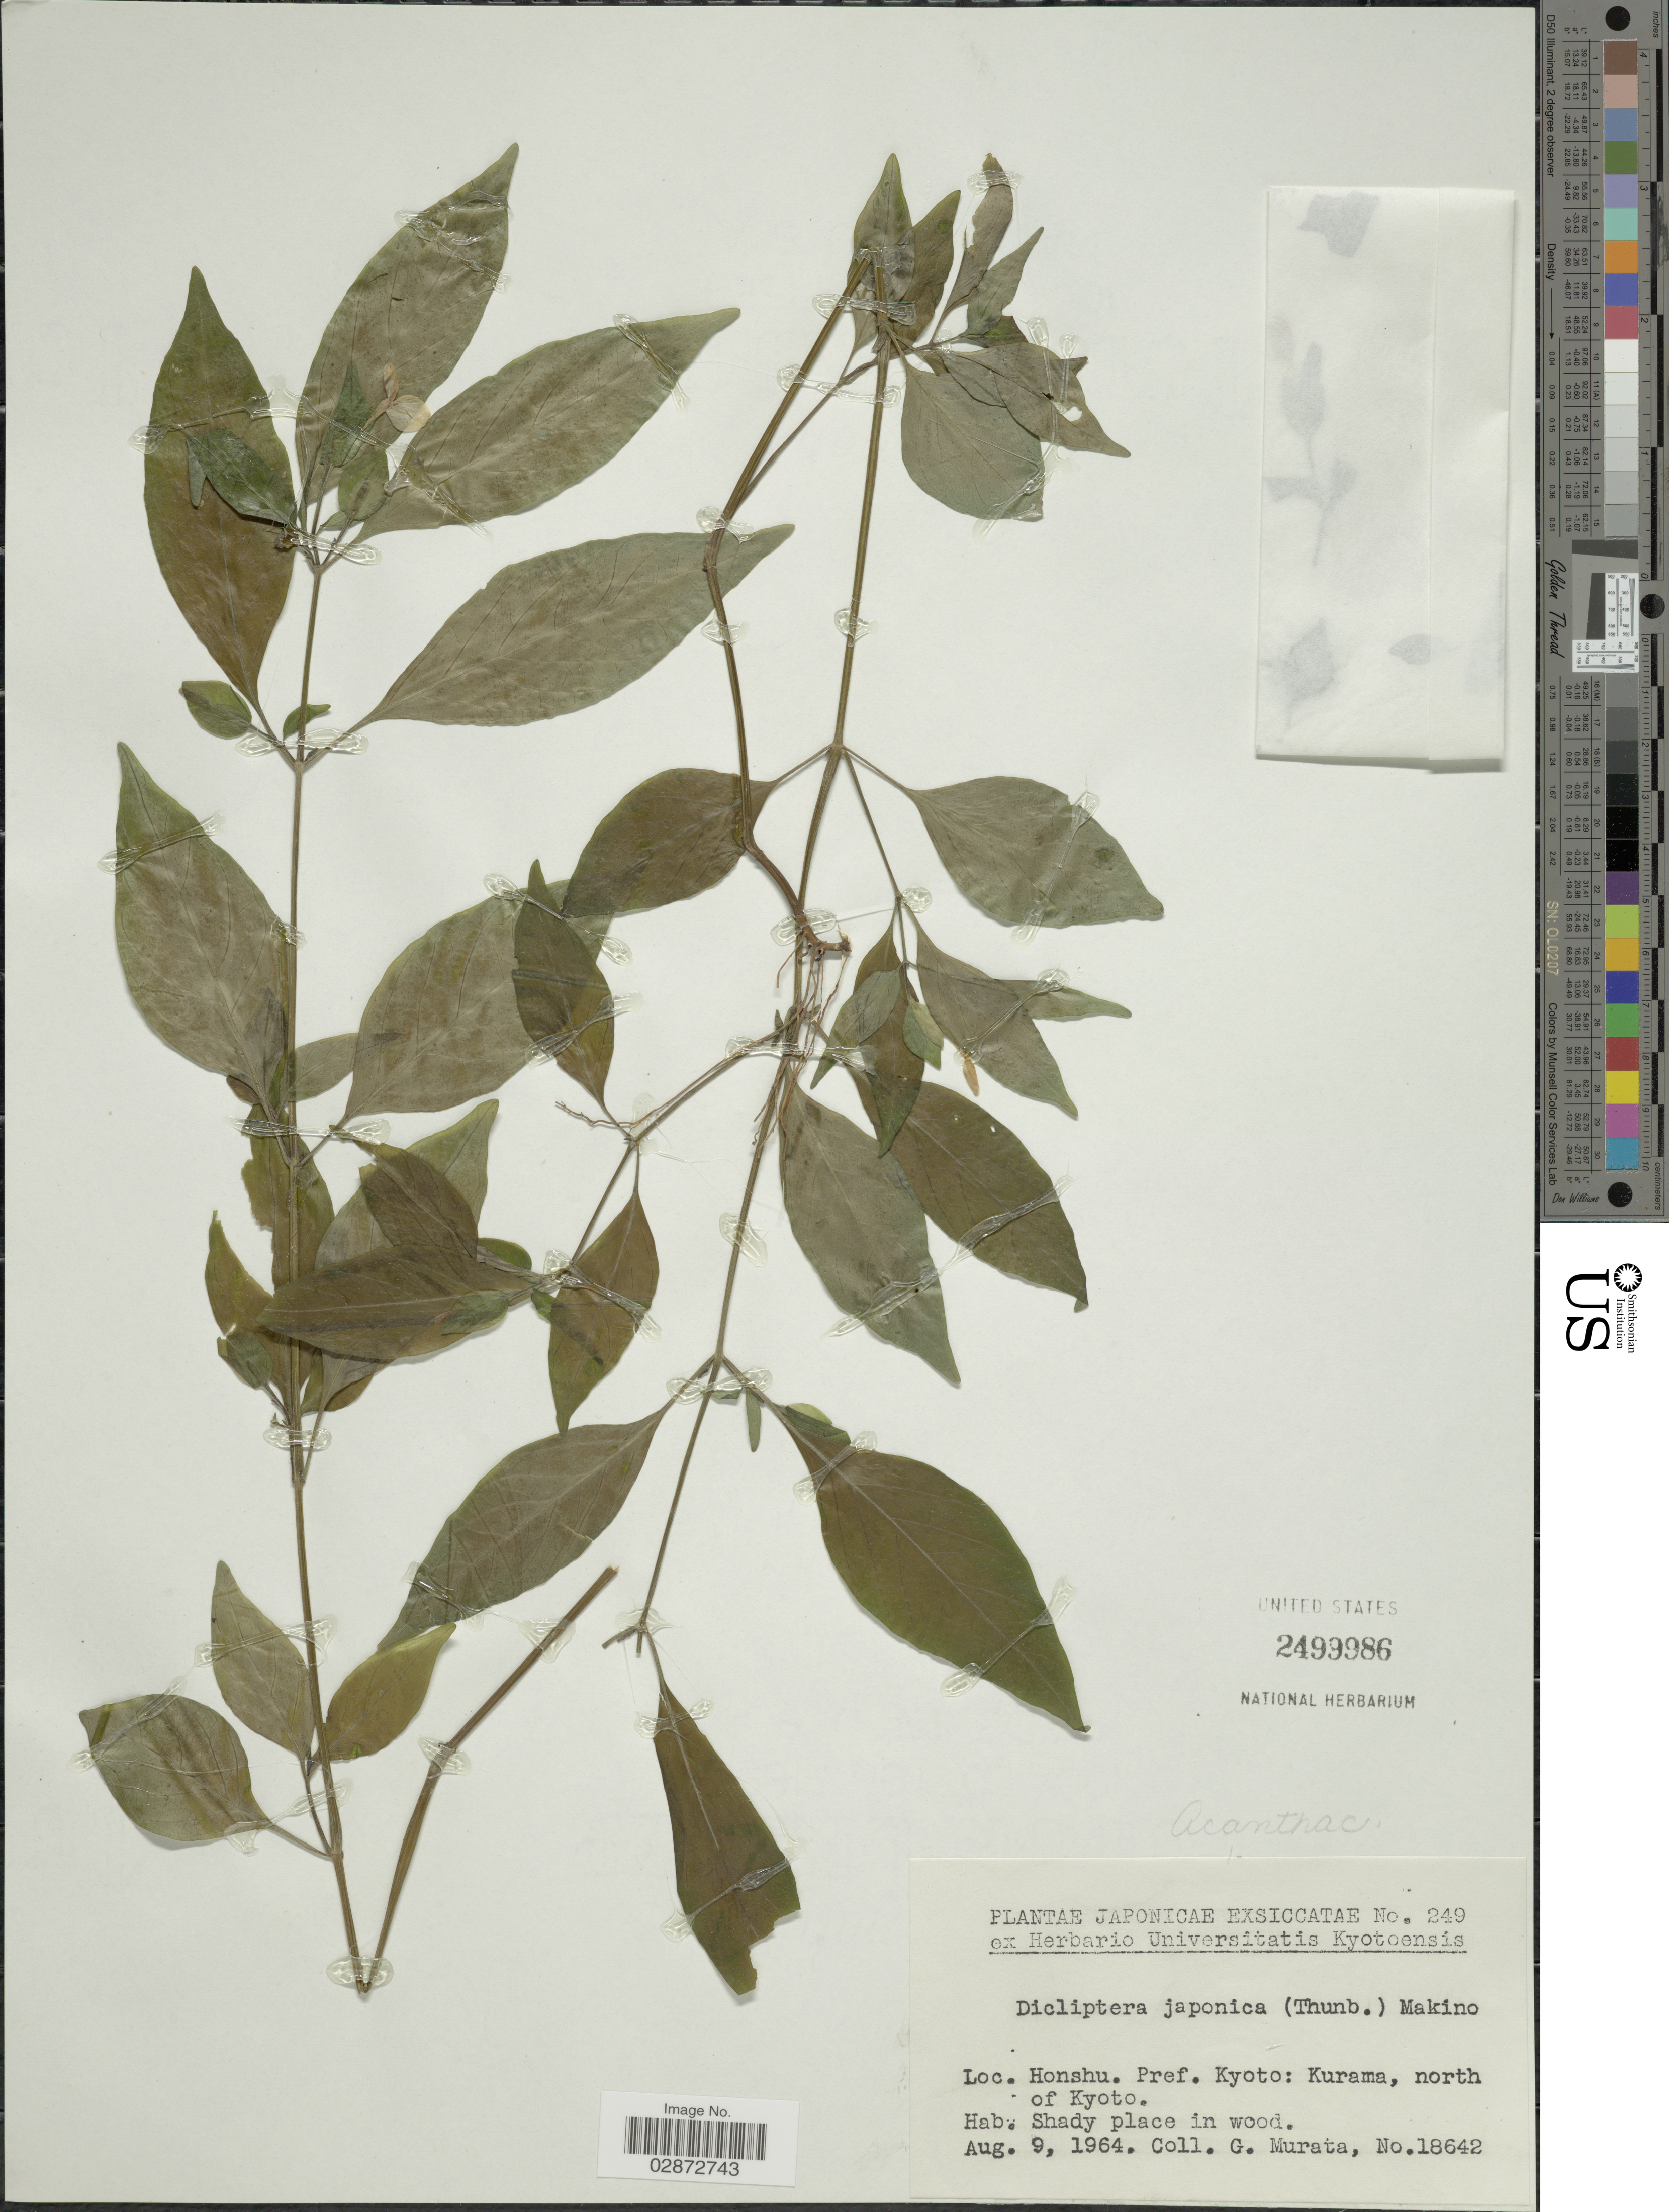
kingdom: Plantae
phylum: Tracheophyta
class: Magnoliopsida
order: Lamiales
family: Acanthaceae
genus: Dicliptera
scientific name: Dicliptera japonica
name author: (Thunb.) Makino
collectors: G. Murata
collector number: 18642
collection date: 1964-08-09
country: Japan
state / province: Kyoto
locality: Honshu. Pref. Kyoto: Kurama, north of Kyoto.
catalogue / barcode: US 2499986